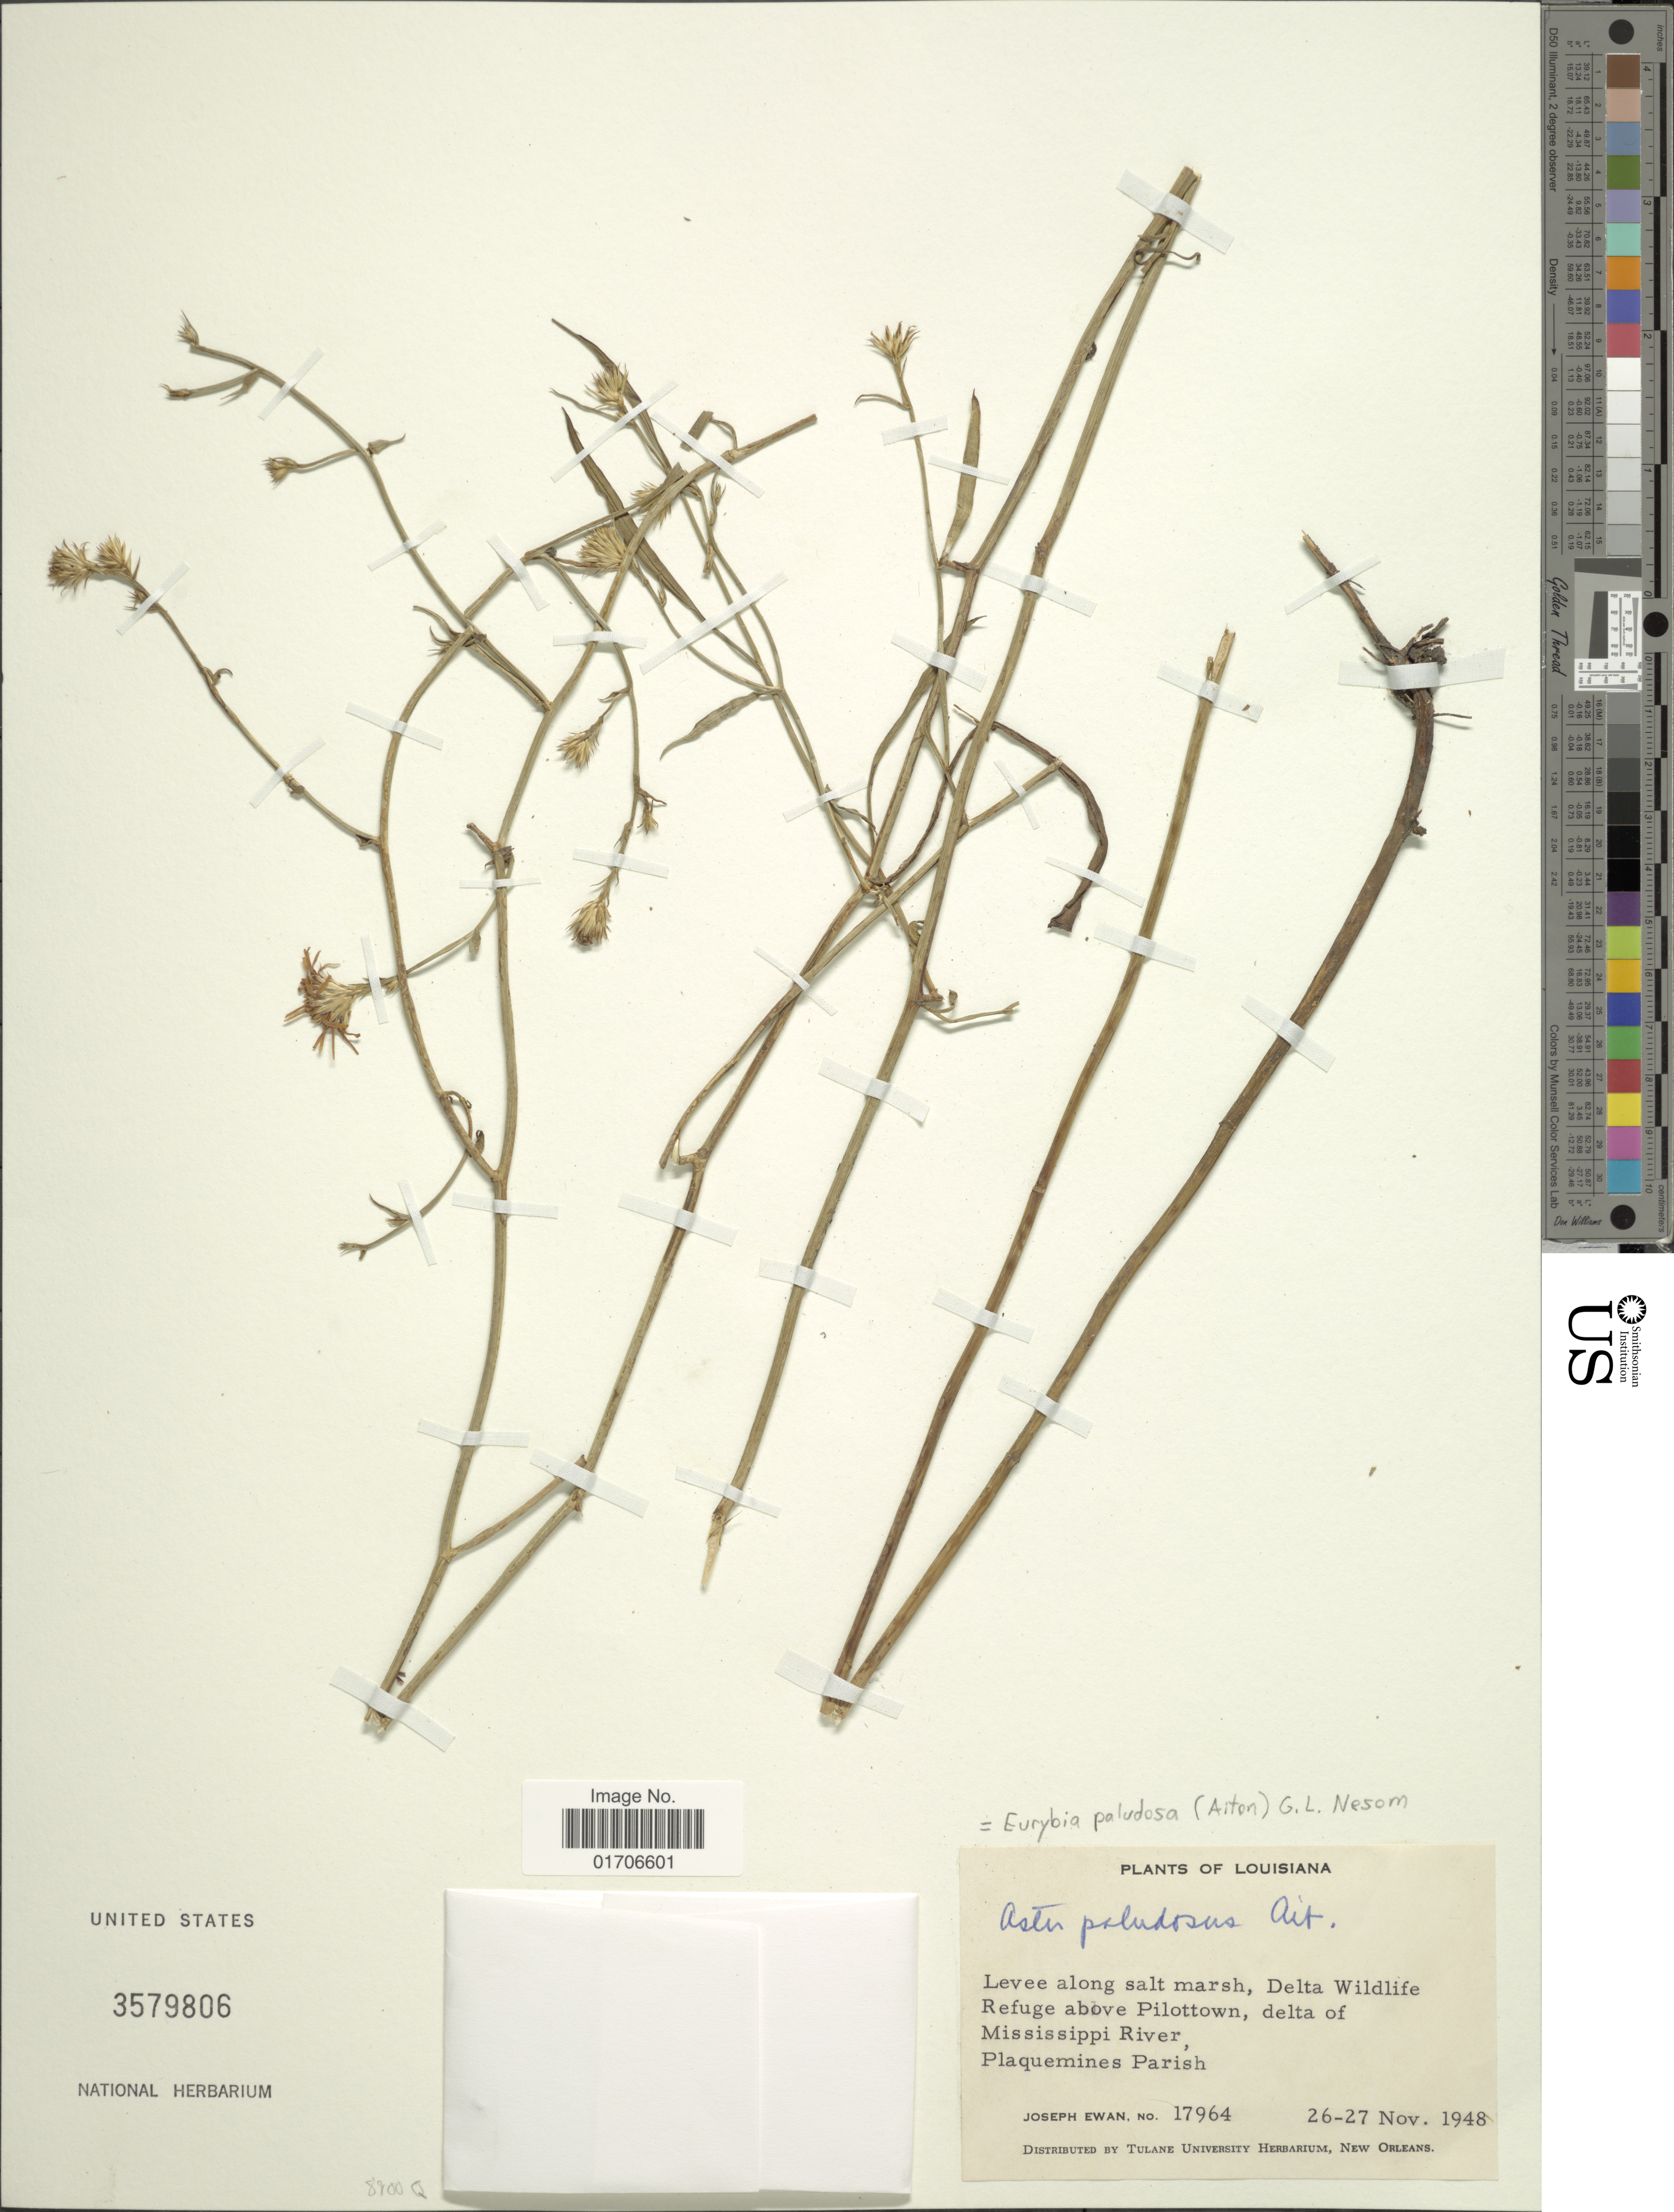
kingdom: Plantae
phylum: Tracheophyta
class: Magnoliopsida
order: Asterales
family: Asteraceae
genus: Eurybia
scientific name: Eurybia paludosa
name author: (Aiton) G.L. Nesom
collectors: J. A. Ewan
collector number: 17964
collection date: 1948-11-26/1948-11-27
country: United States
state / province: Louisiana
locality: Levee along salt marsh, Delta Wildlife Refuge above Pilottown, delta of Mississippi River, Plaquemines Parish.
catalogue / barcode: US 3579806